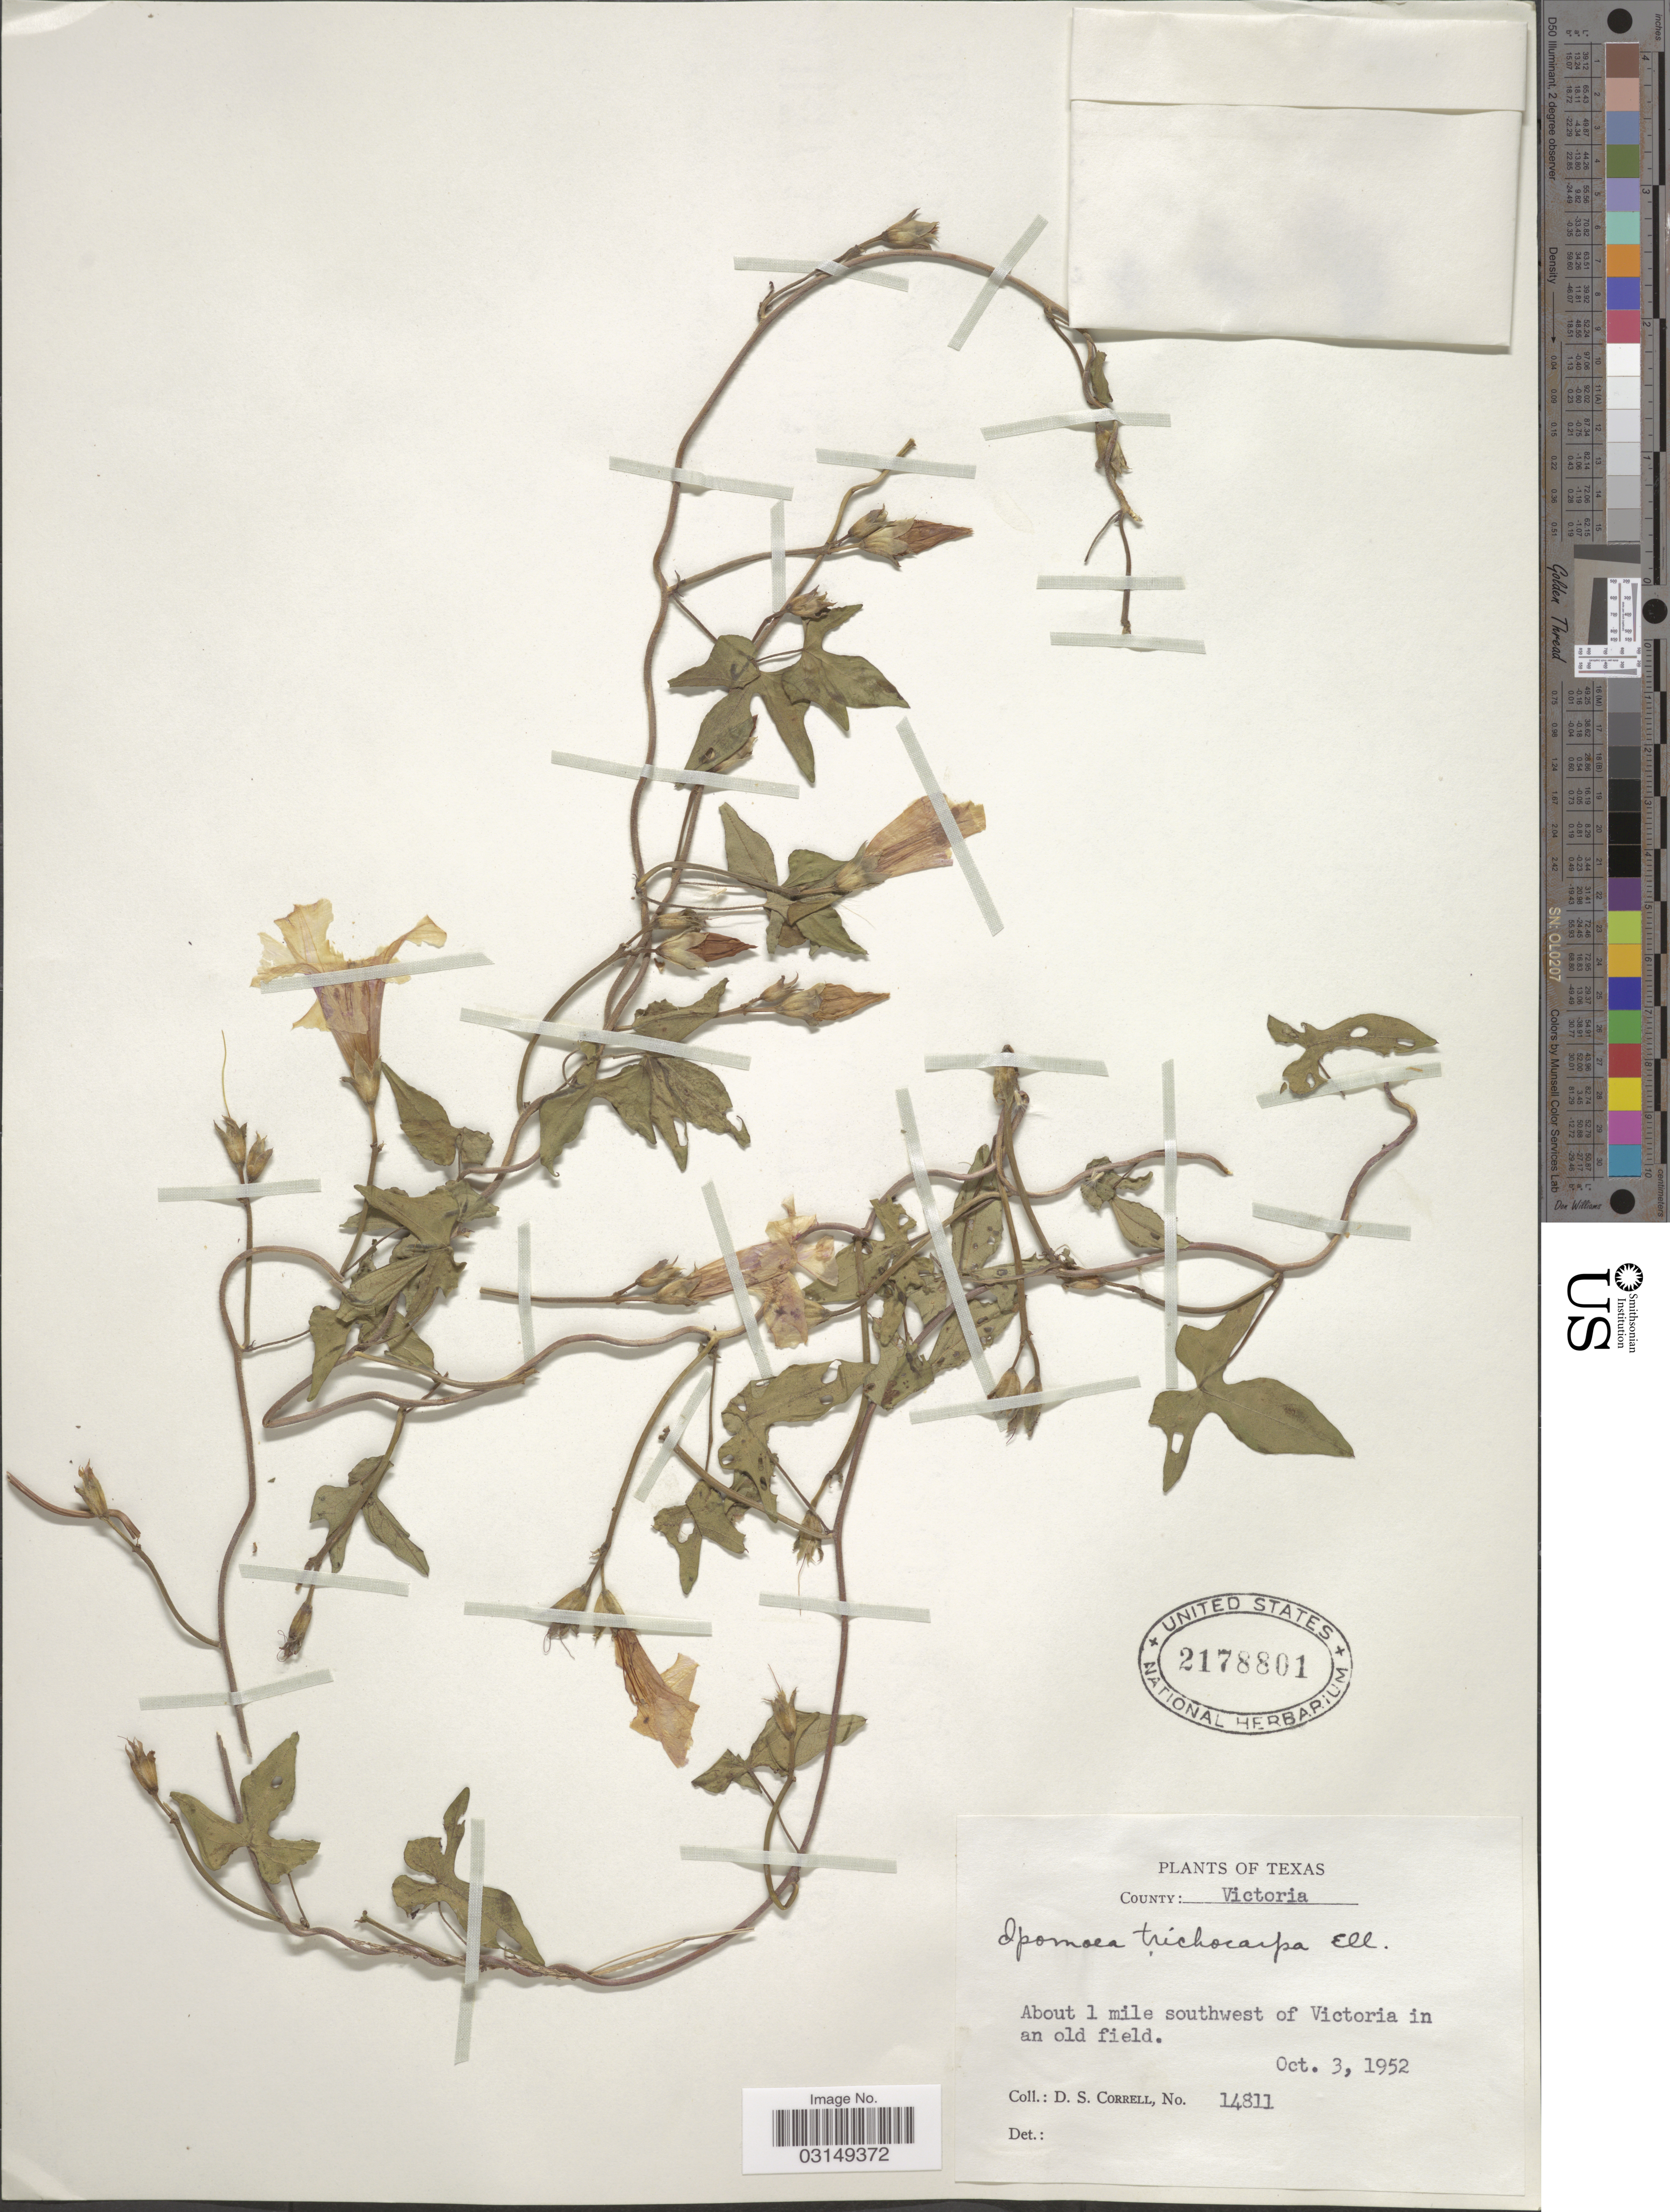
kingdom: Plantae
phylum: Tracheophyta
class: Magnoliopsida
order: Solanales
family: Convolvulaceae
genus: Ipomoea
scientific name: Ipomoea trichocarpa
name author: Elliott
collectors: D. S. Correll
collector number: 14811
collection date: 1952-10-03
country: United States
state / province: Texas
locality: County: Victoria. About 1 mile southwest of Victoria in an old field.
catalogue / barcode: US 2178801